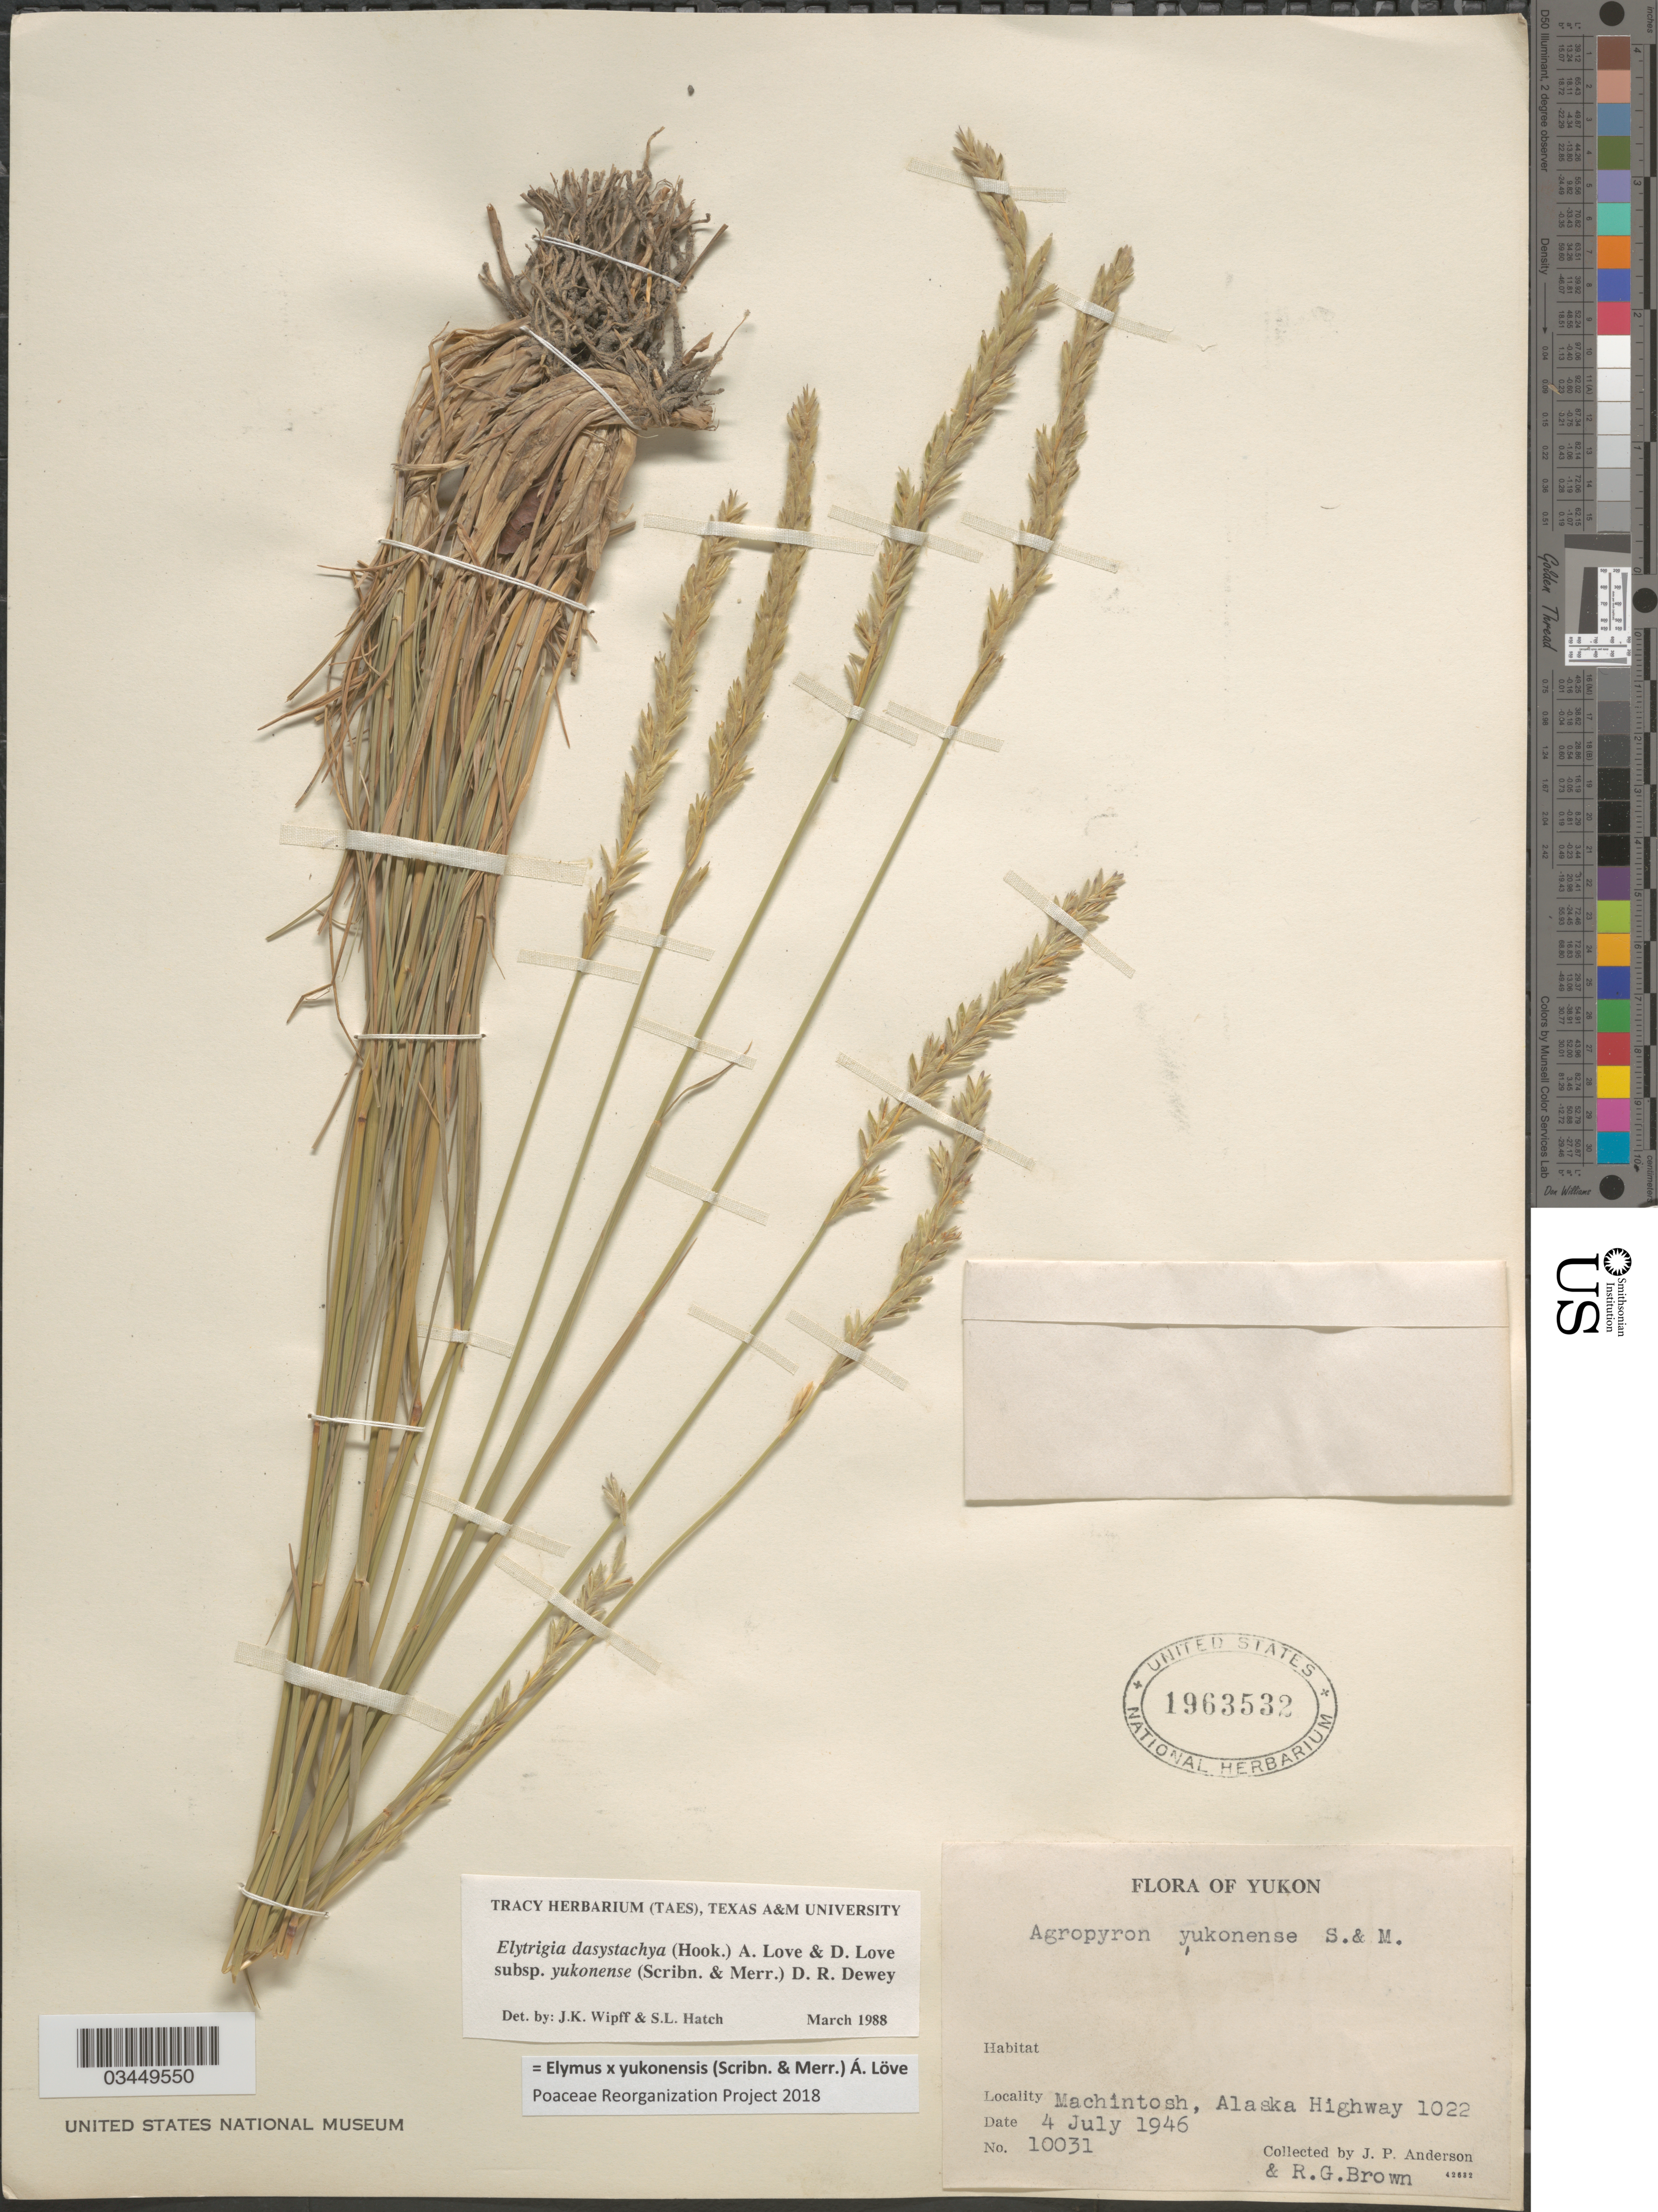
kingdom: Plantae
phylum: Tracheophyta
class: Liliopsida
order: Poales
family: Poaceae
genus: Elymus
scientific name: Elymus x yukonensis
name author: (Scribn. & Merr.) Á. Löve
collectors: J. P. Anderson & R. G. Brown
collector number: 10031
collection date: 1946-07-04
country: Canada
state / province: Yukon Territory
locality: Yukon. Machintosh, Alaska Highway 1022.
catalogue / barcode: US 1963532